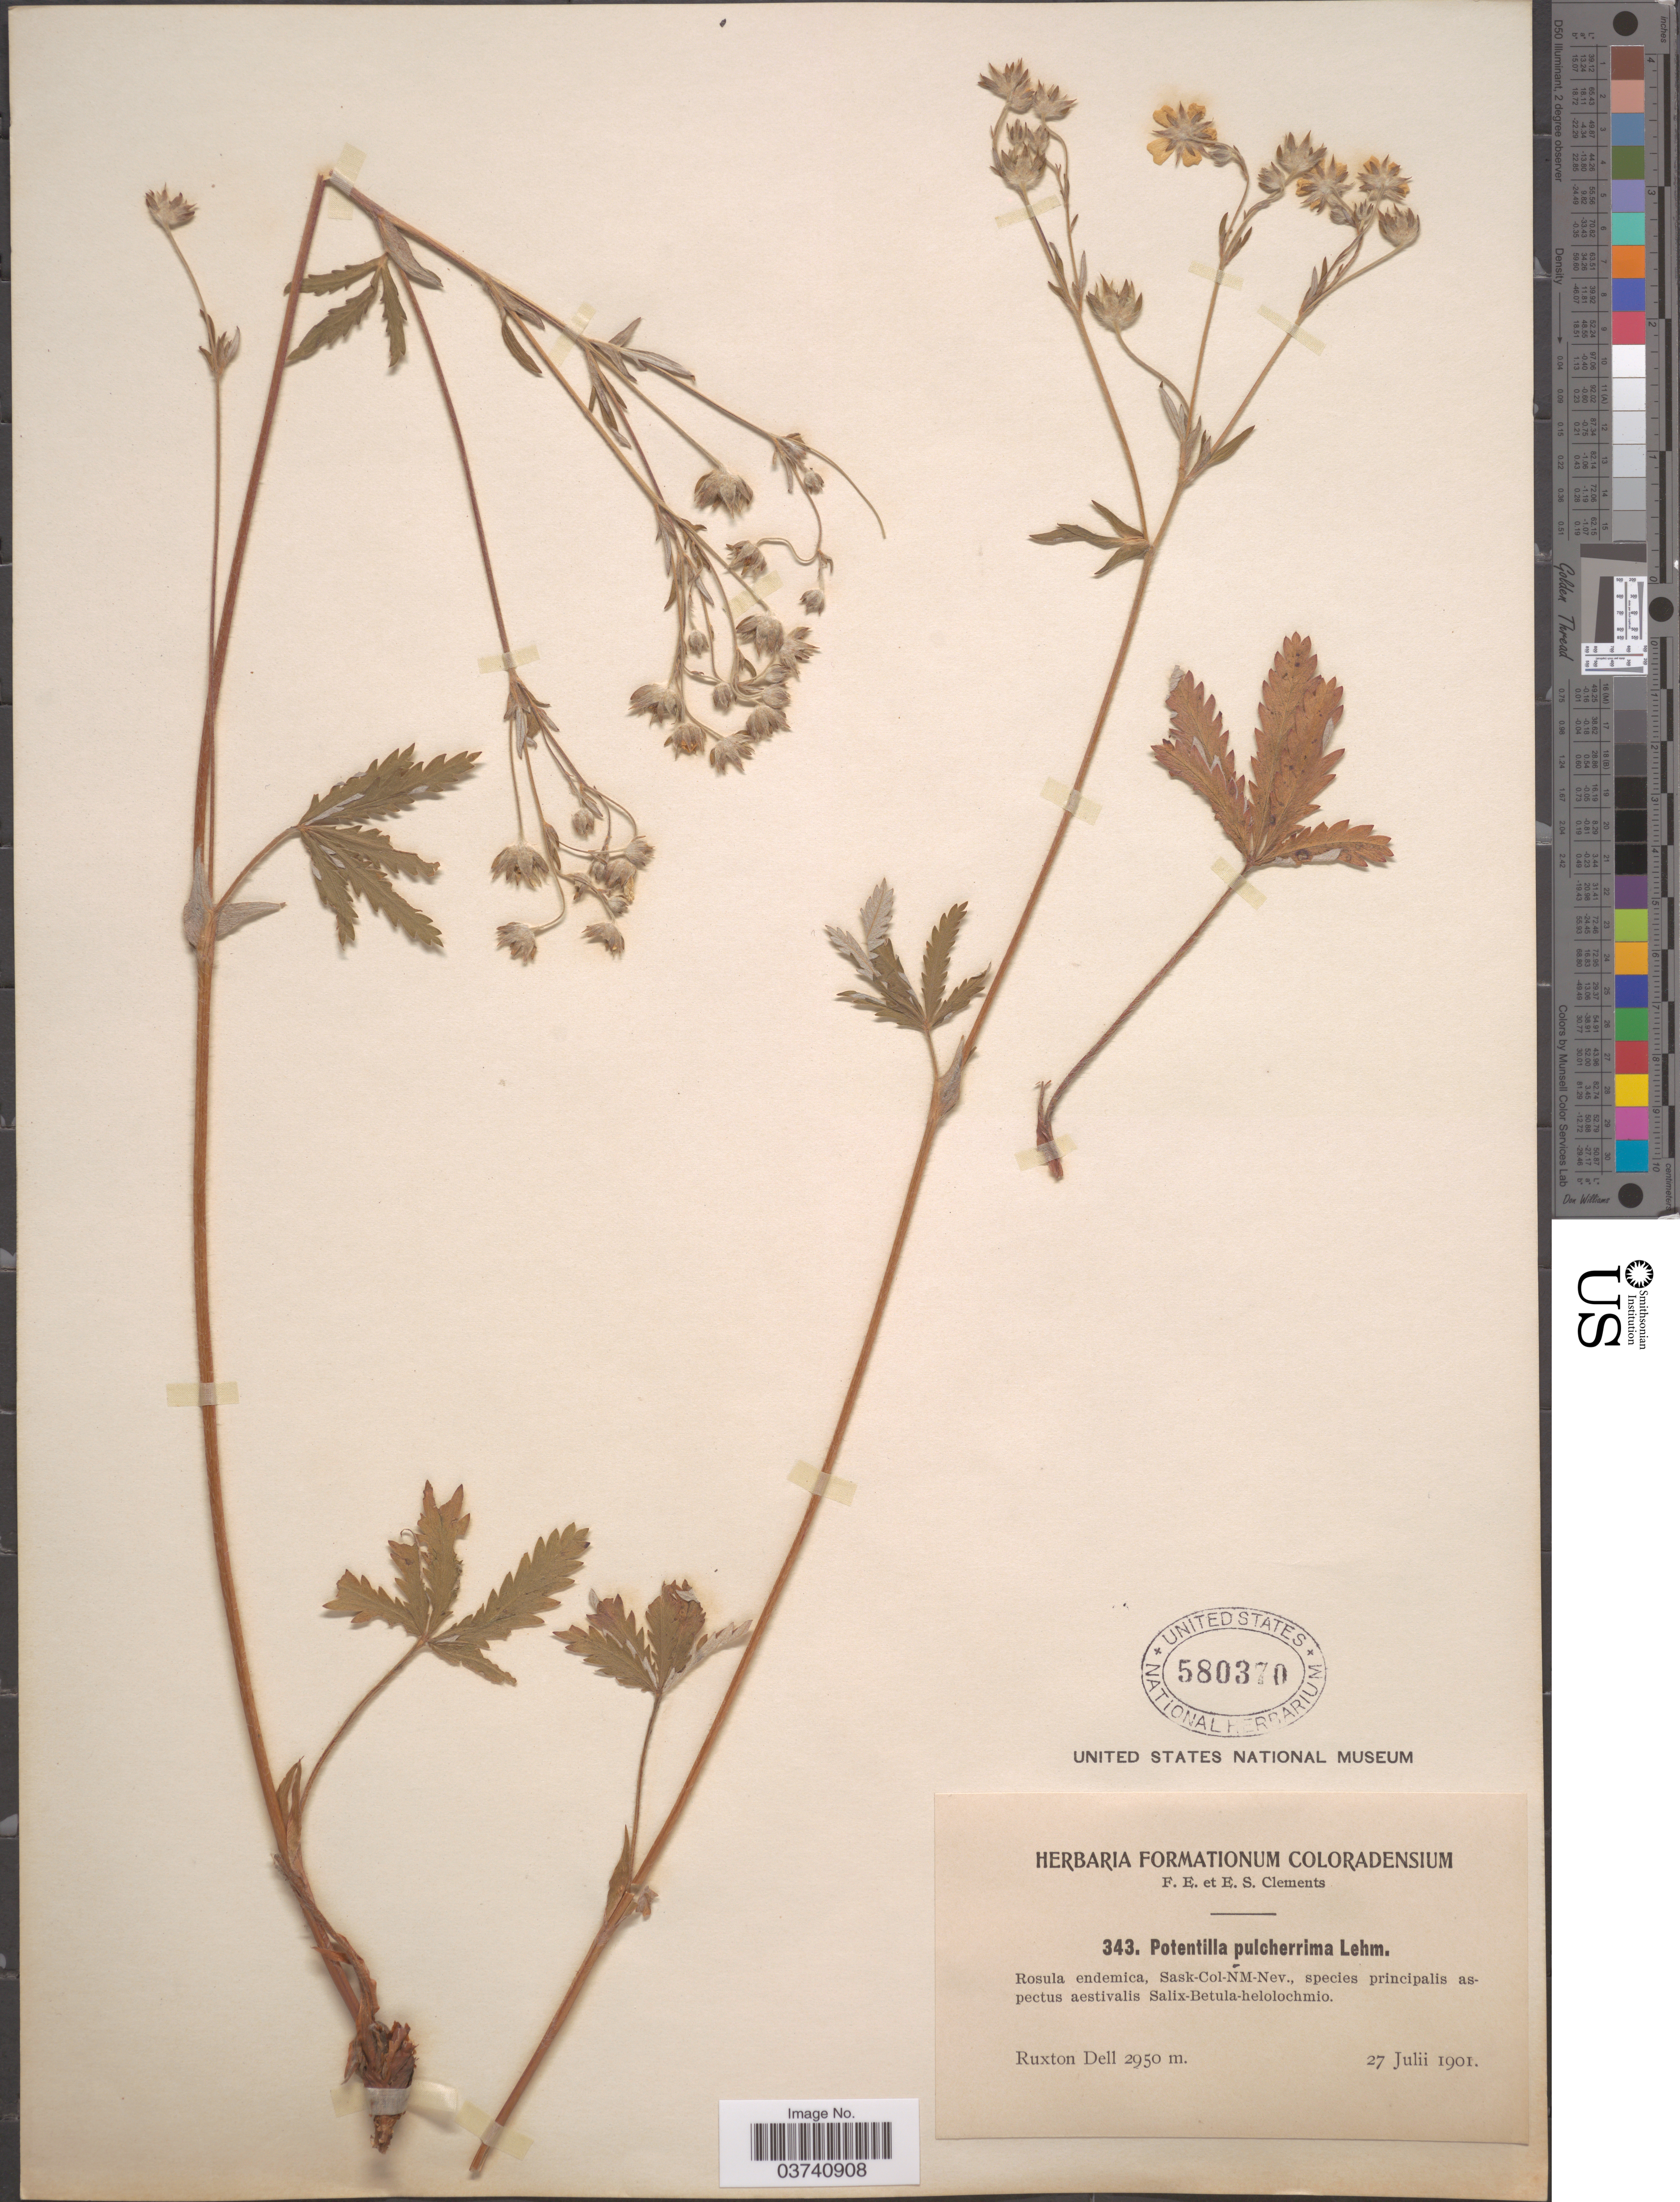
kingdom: Plantae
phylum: Tracheophyta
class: Magnoliopsida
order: Rosales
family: Rosaceae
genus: Potentilla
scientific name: Potentilla pulcherrima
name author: Lehm.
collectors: F. E. Clements & E. S. Clements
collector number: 343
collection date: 1901-07-27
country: United States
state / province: Colorado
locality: Ruxton Dell.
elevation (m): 2950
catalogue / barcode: US 580370